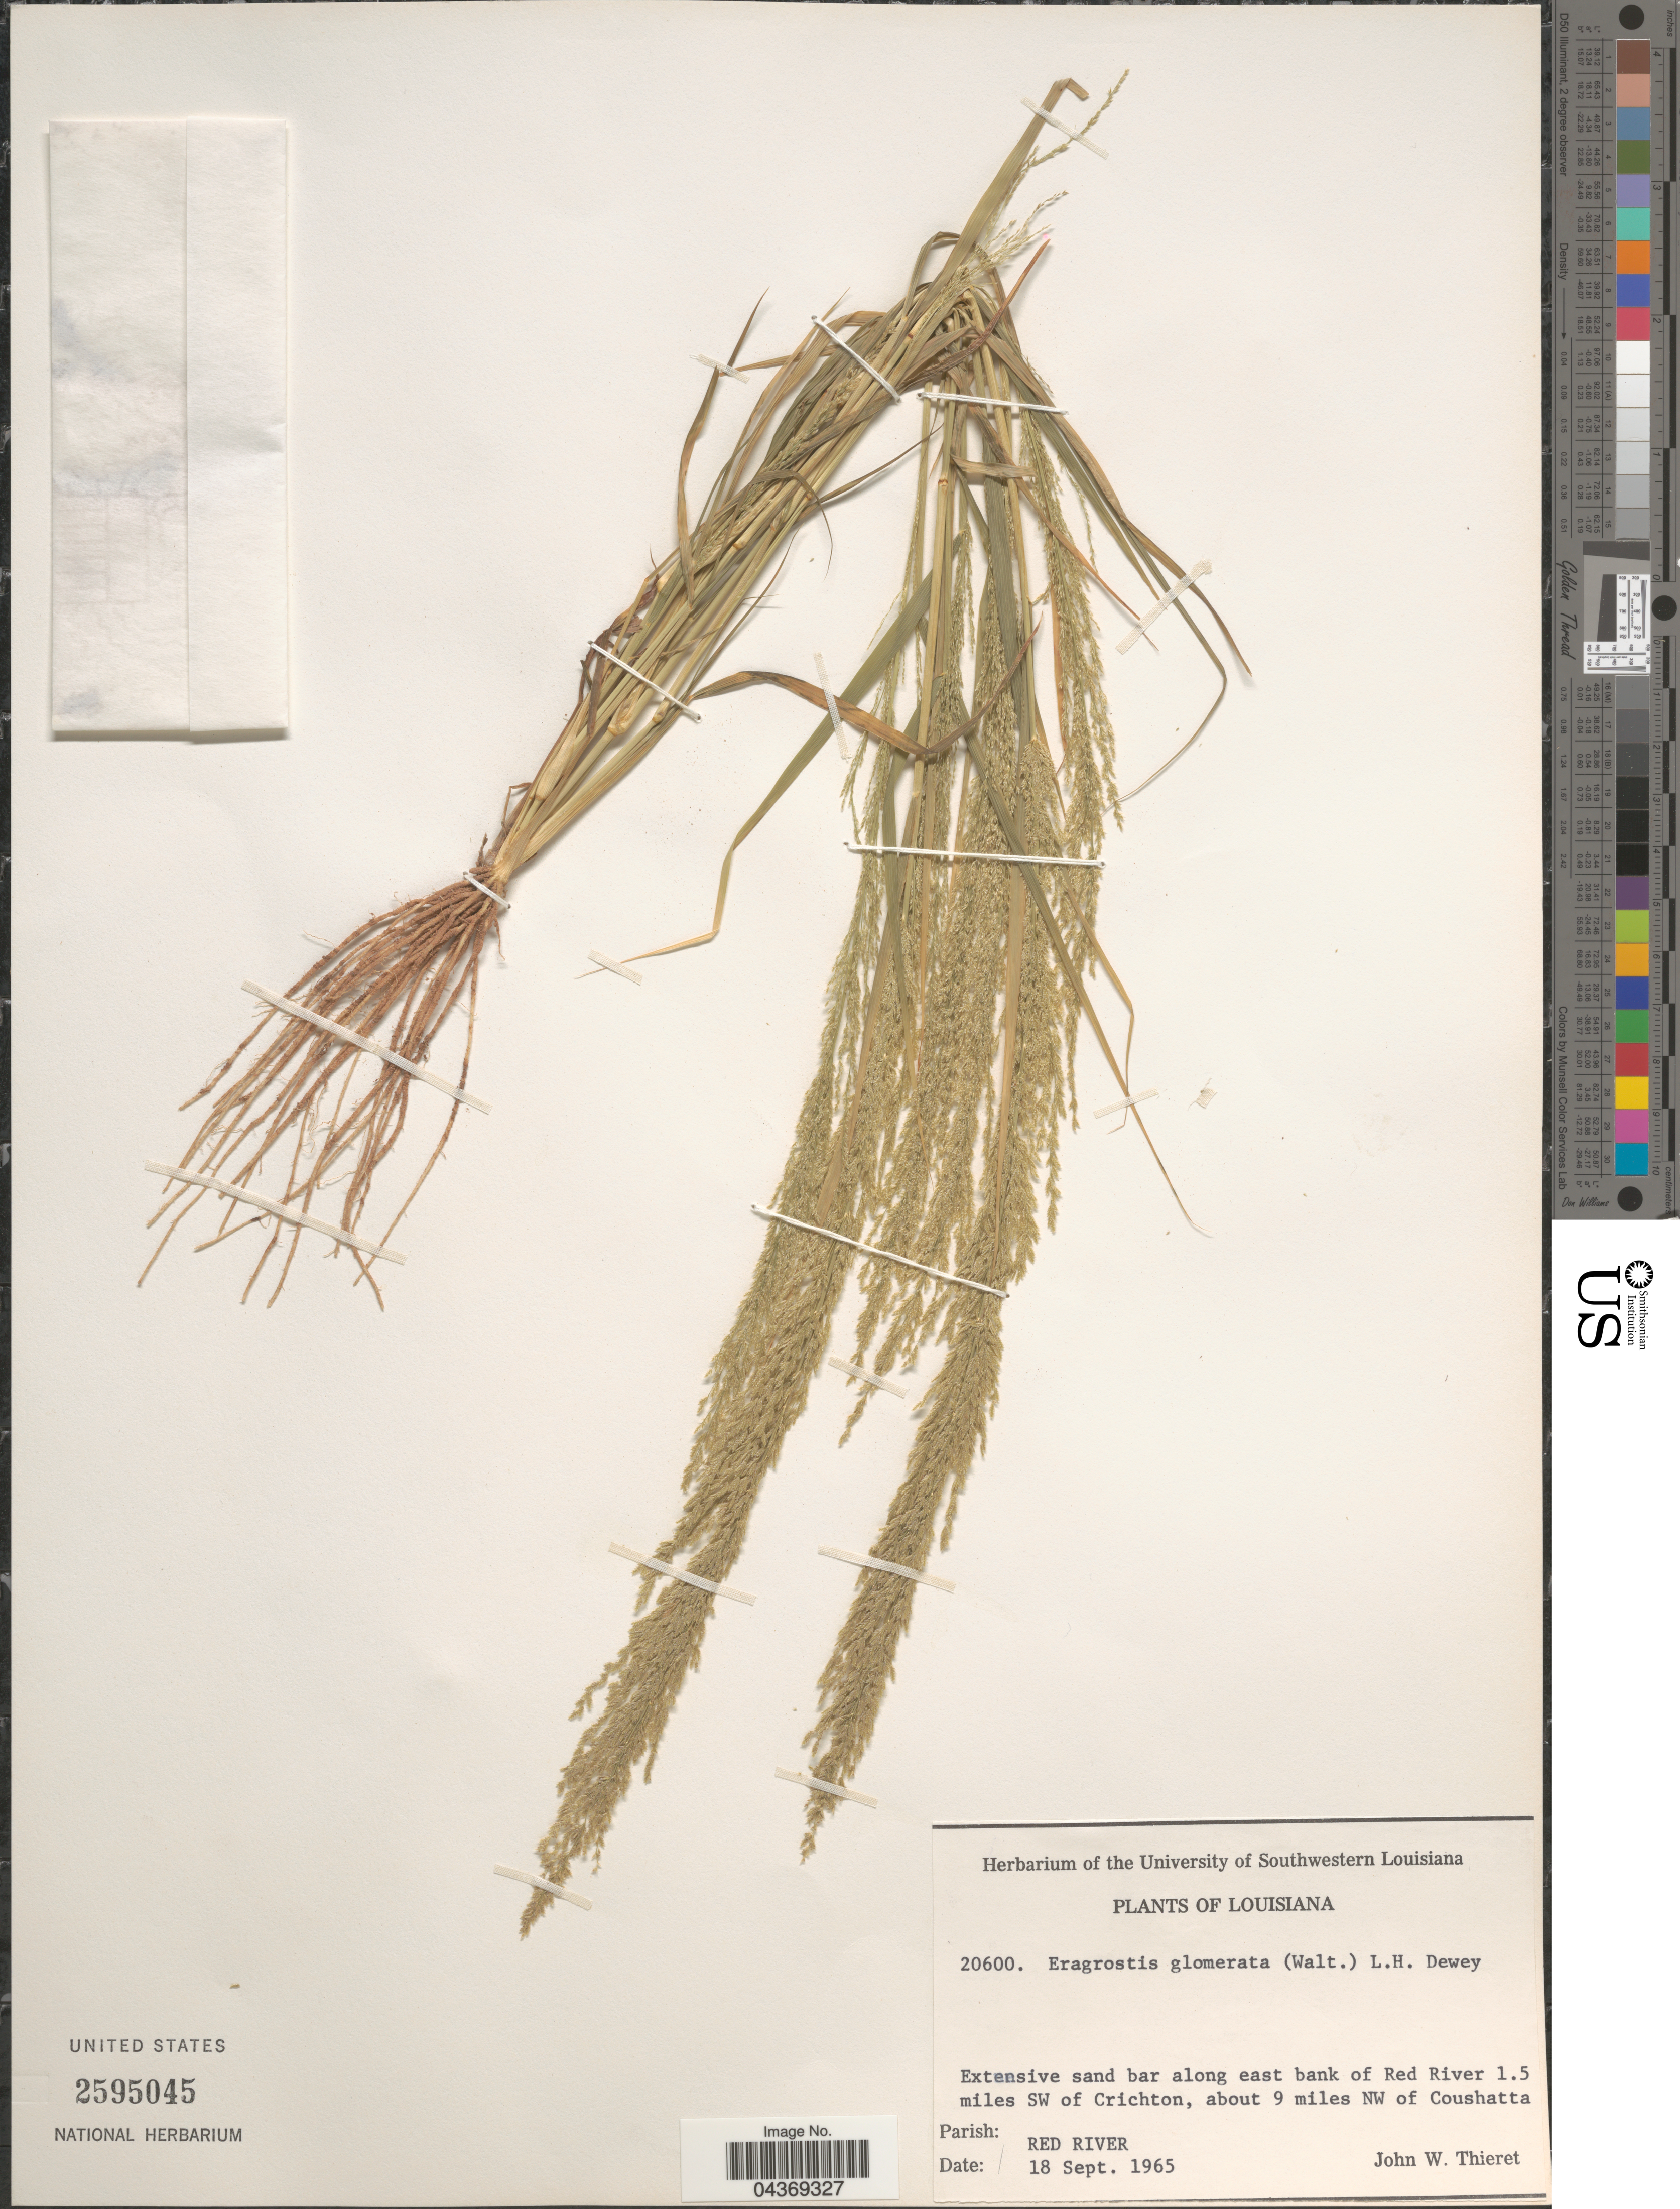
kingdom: Plantae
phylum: Tracheophyta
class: Liliopsida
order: Poales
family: Poaceae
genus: Eragrostis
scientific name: Eragrostis japonica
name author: (Thunb.) Trin.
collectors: J. W. Thieret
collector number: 20600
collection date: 1965-09-18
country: United States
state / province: Louisiana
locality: Extensive sand bar along east bank of Red River 1.5 miles SW of Crichton, about 9 miles NW of Coushatta. Parish: Red River.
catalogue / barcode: US 2595045